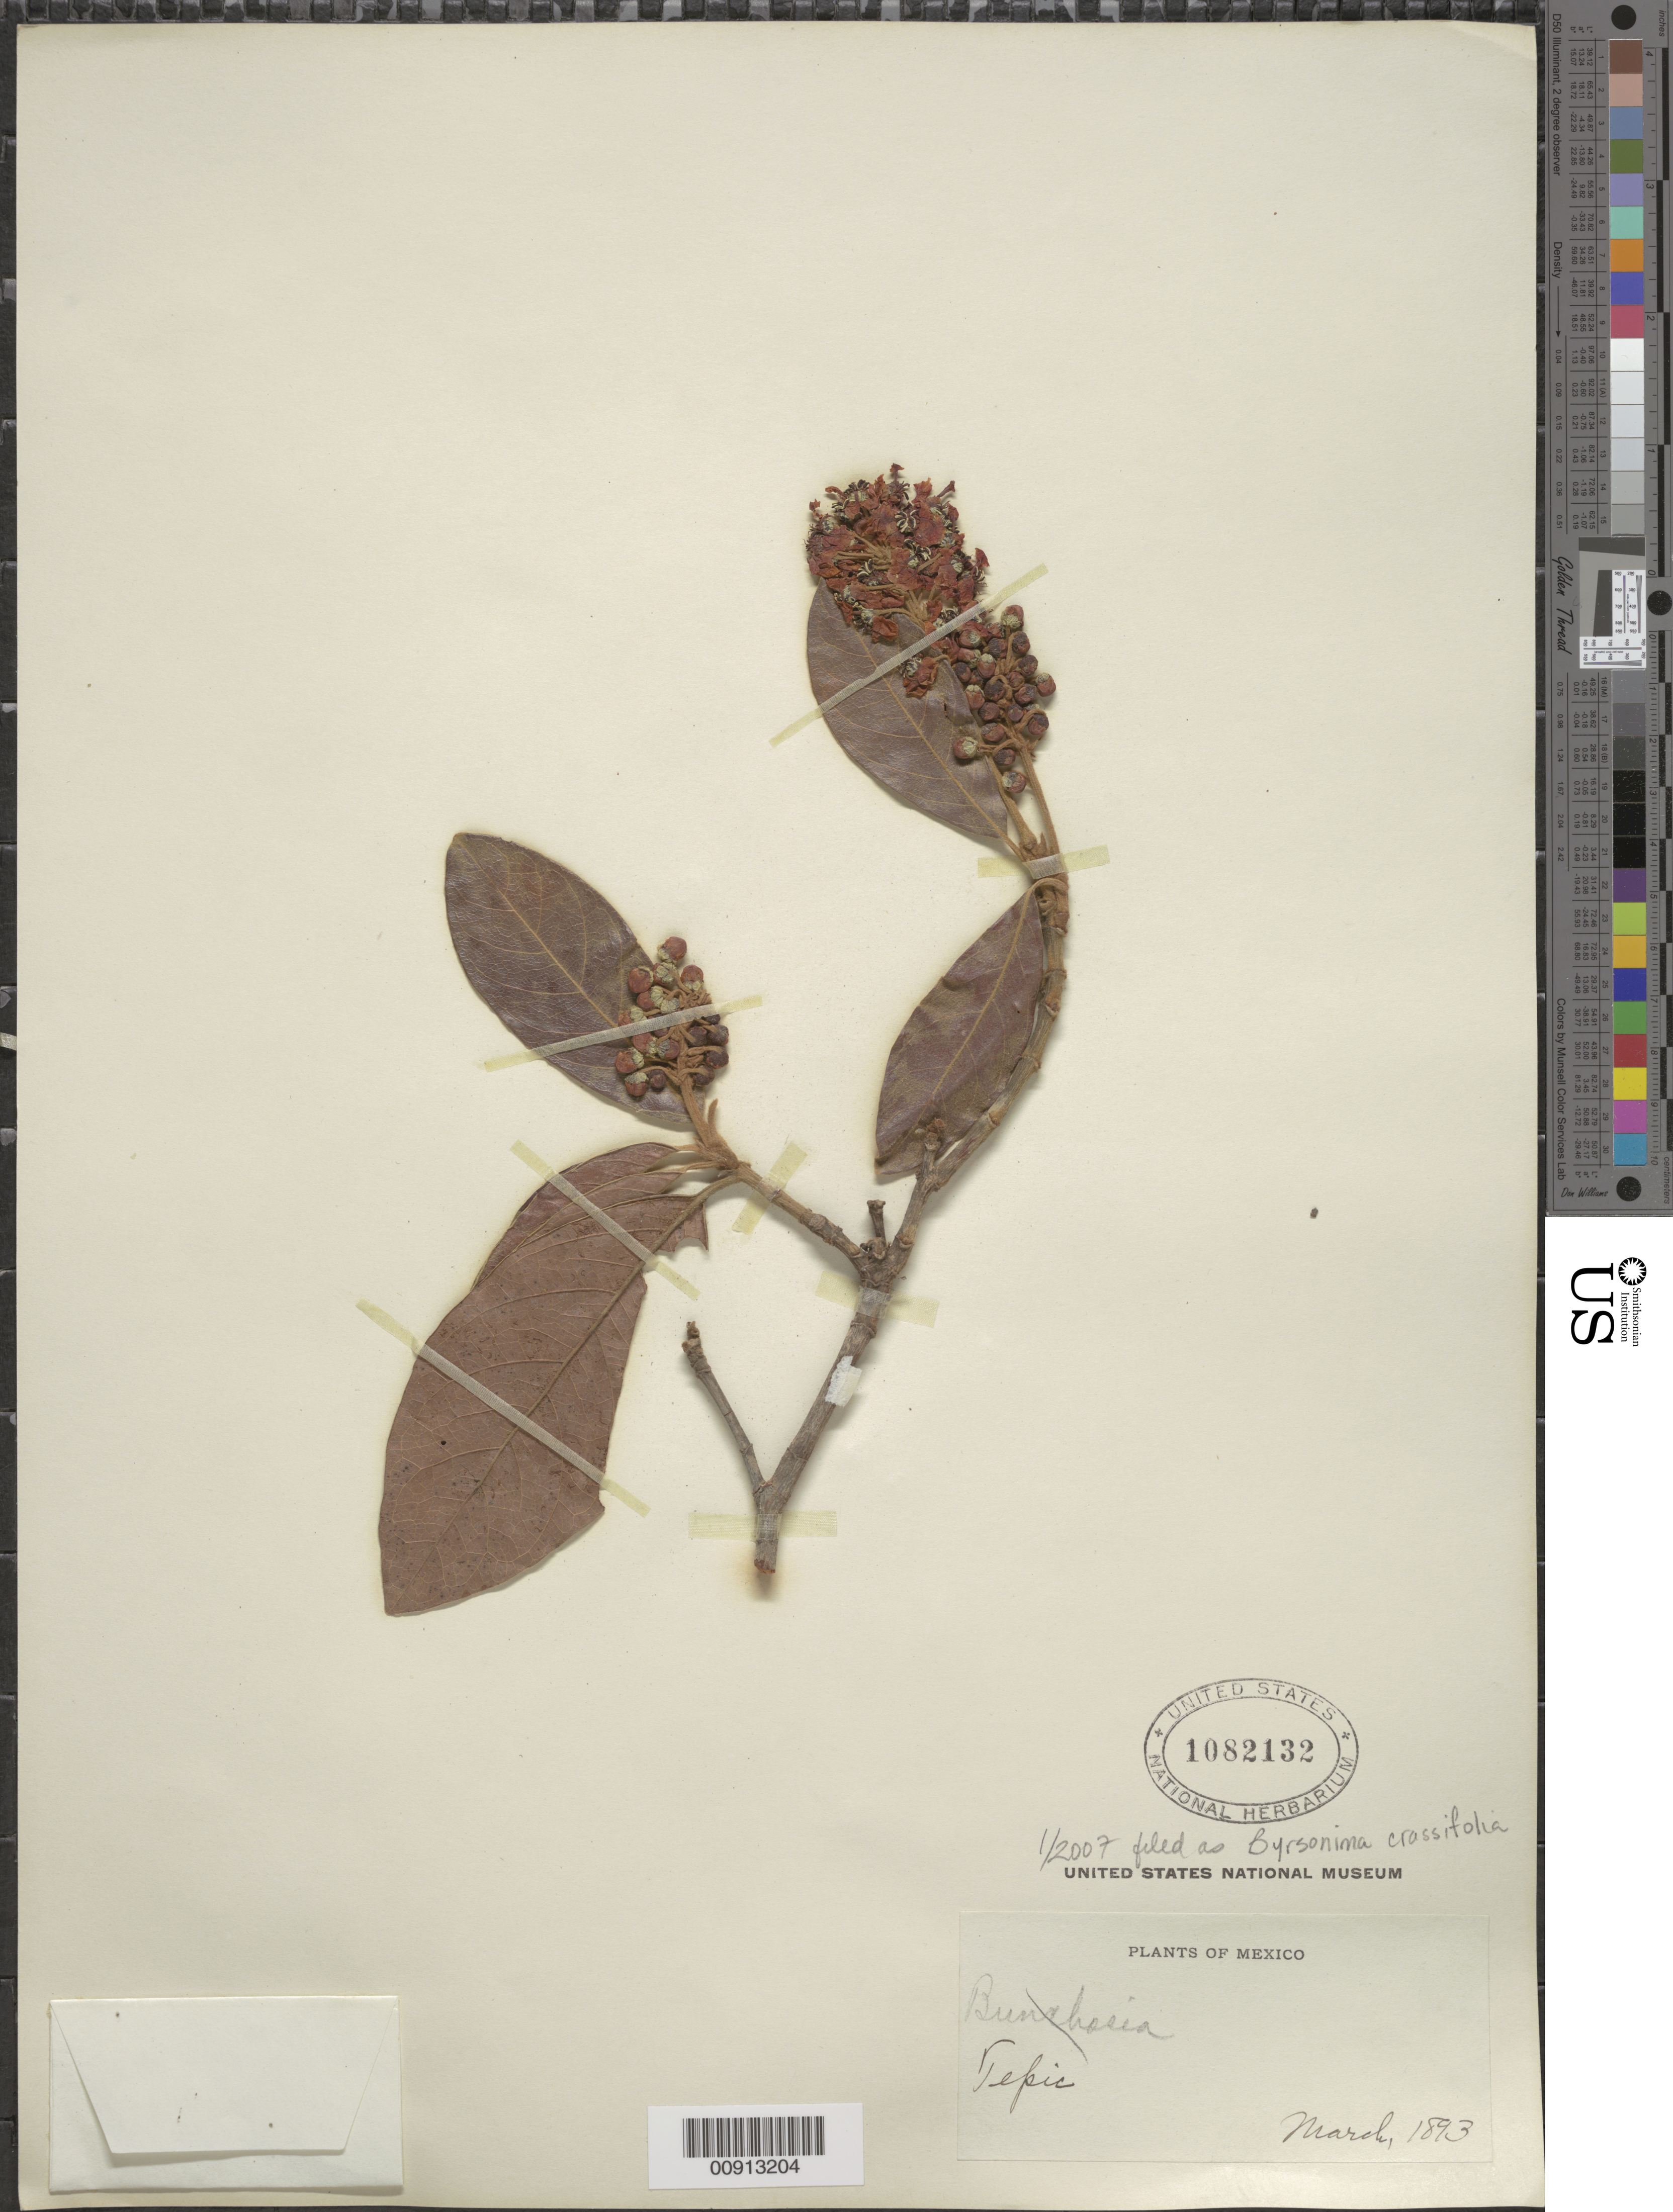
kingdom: Plantae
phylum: Tracheophyta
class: Magnoliopsida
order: Malpighiales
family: Malpighiaceae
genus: Byrsonima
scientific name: Byrsonima crassifolia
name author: (L.) Kunth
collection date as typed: Mar 1893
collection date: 1893-03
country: Mexico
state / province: Nayarit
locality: Tepic, Nayarit.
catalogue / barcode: US 1082132